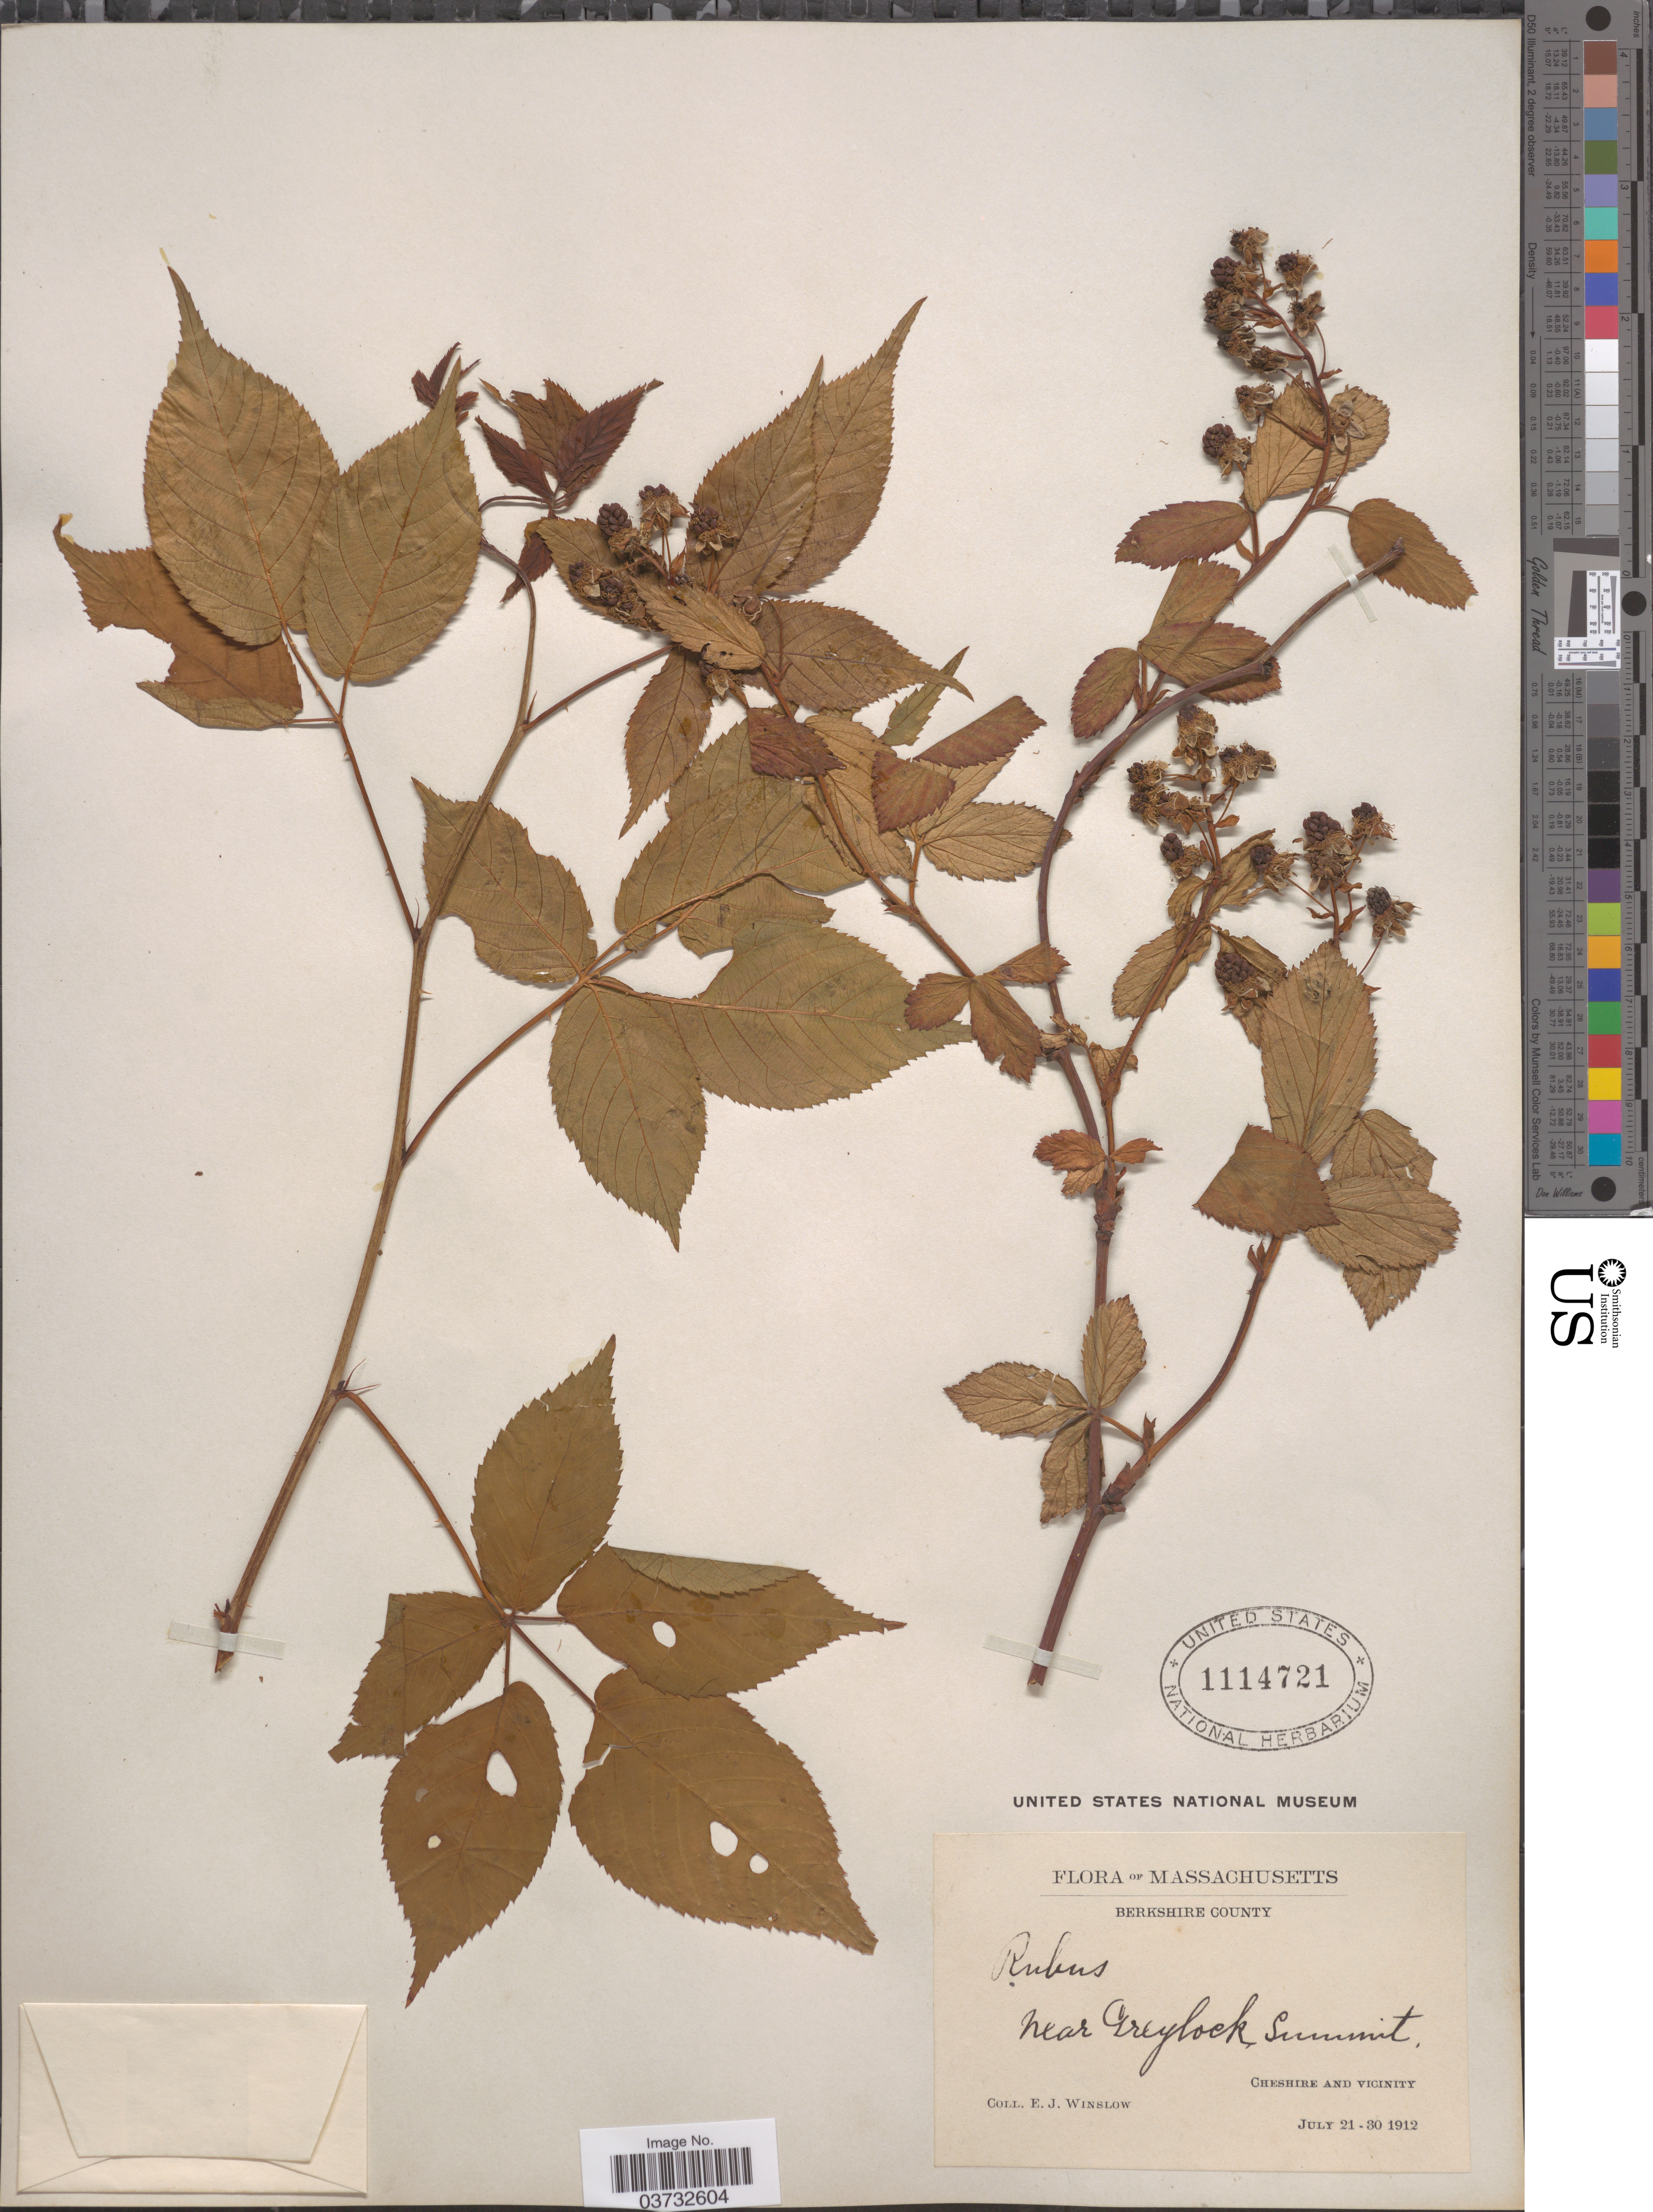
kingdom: Plantae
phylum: Tracheophyta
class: Magnoliopsida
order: Rosales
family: Rosaceae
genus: Rubus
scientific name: Rubus sp.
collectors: E. Winslow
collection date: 1912-07-21/1912-07-30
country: United States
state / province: Massachusetts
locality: Berkshire County. Near Greylock Summit. Cheshire and Vicinity.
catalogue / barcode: US 1114721